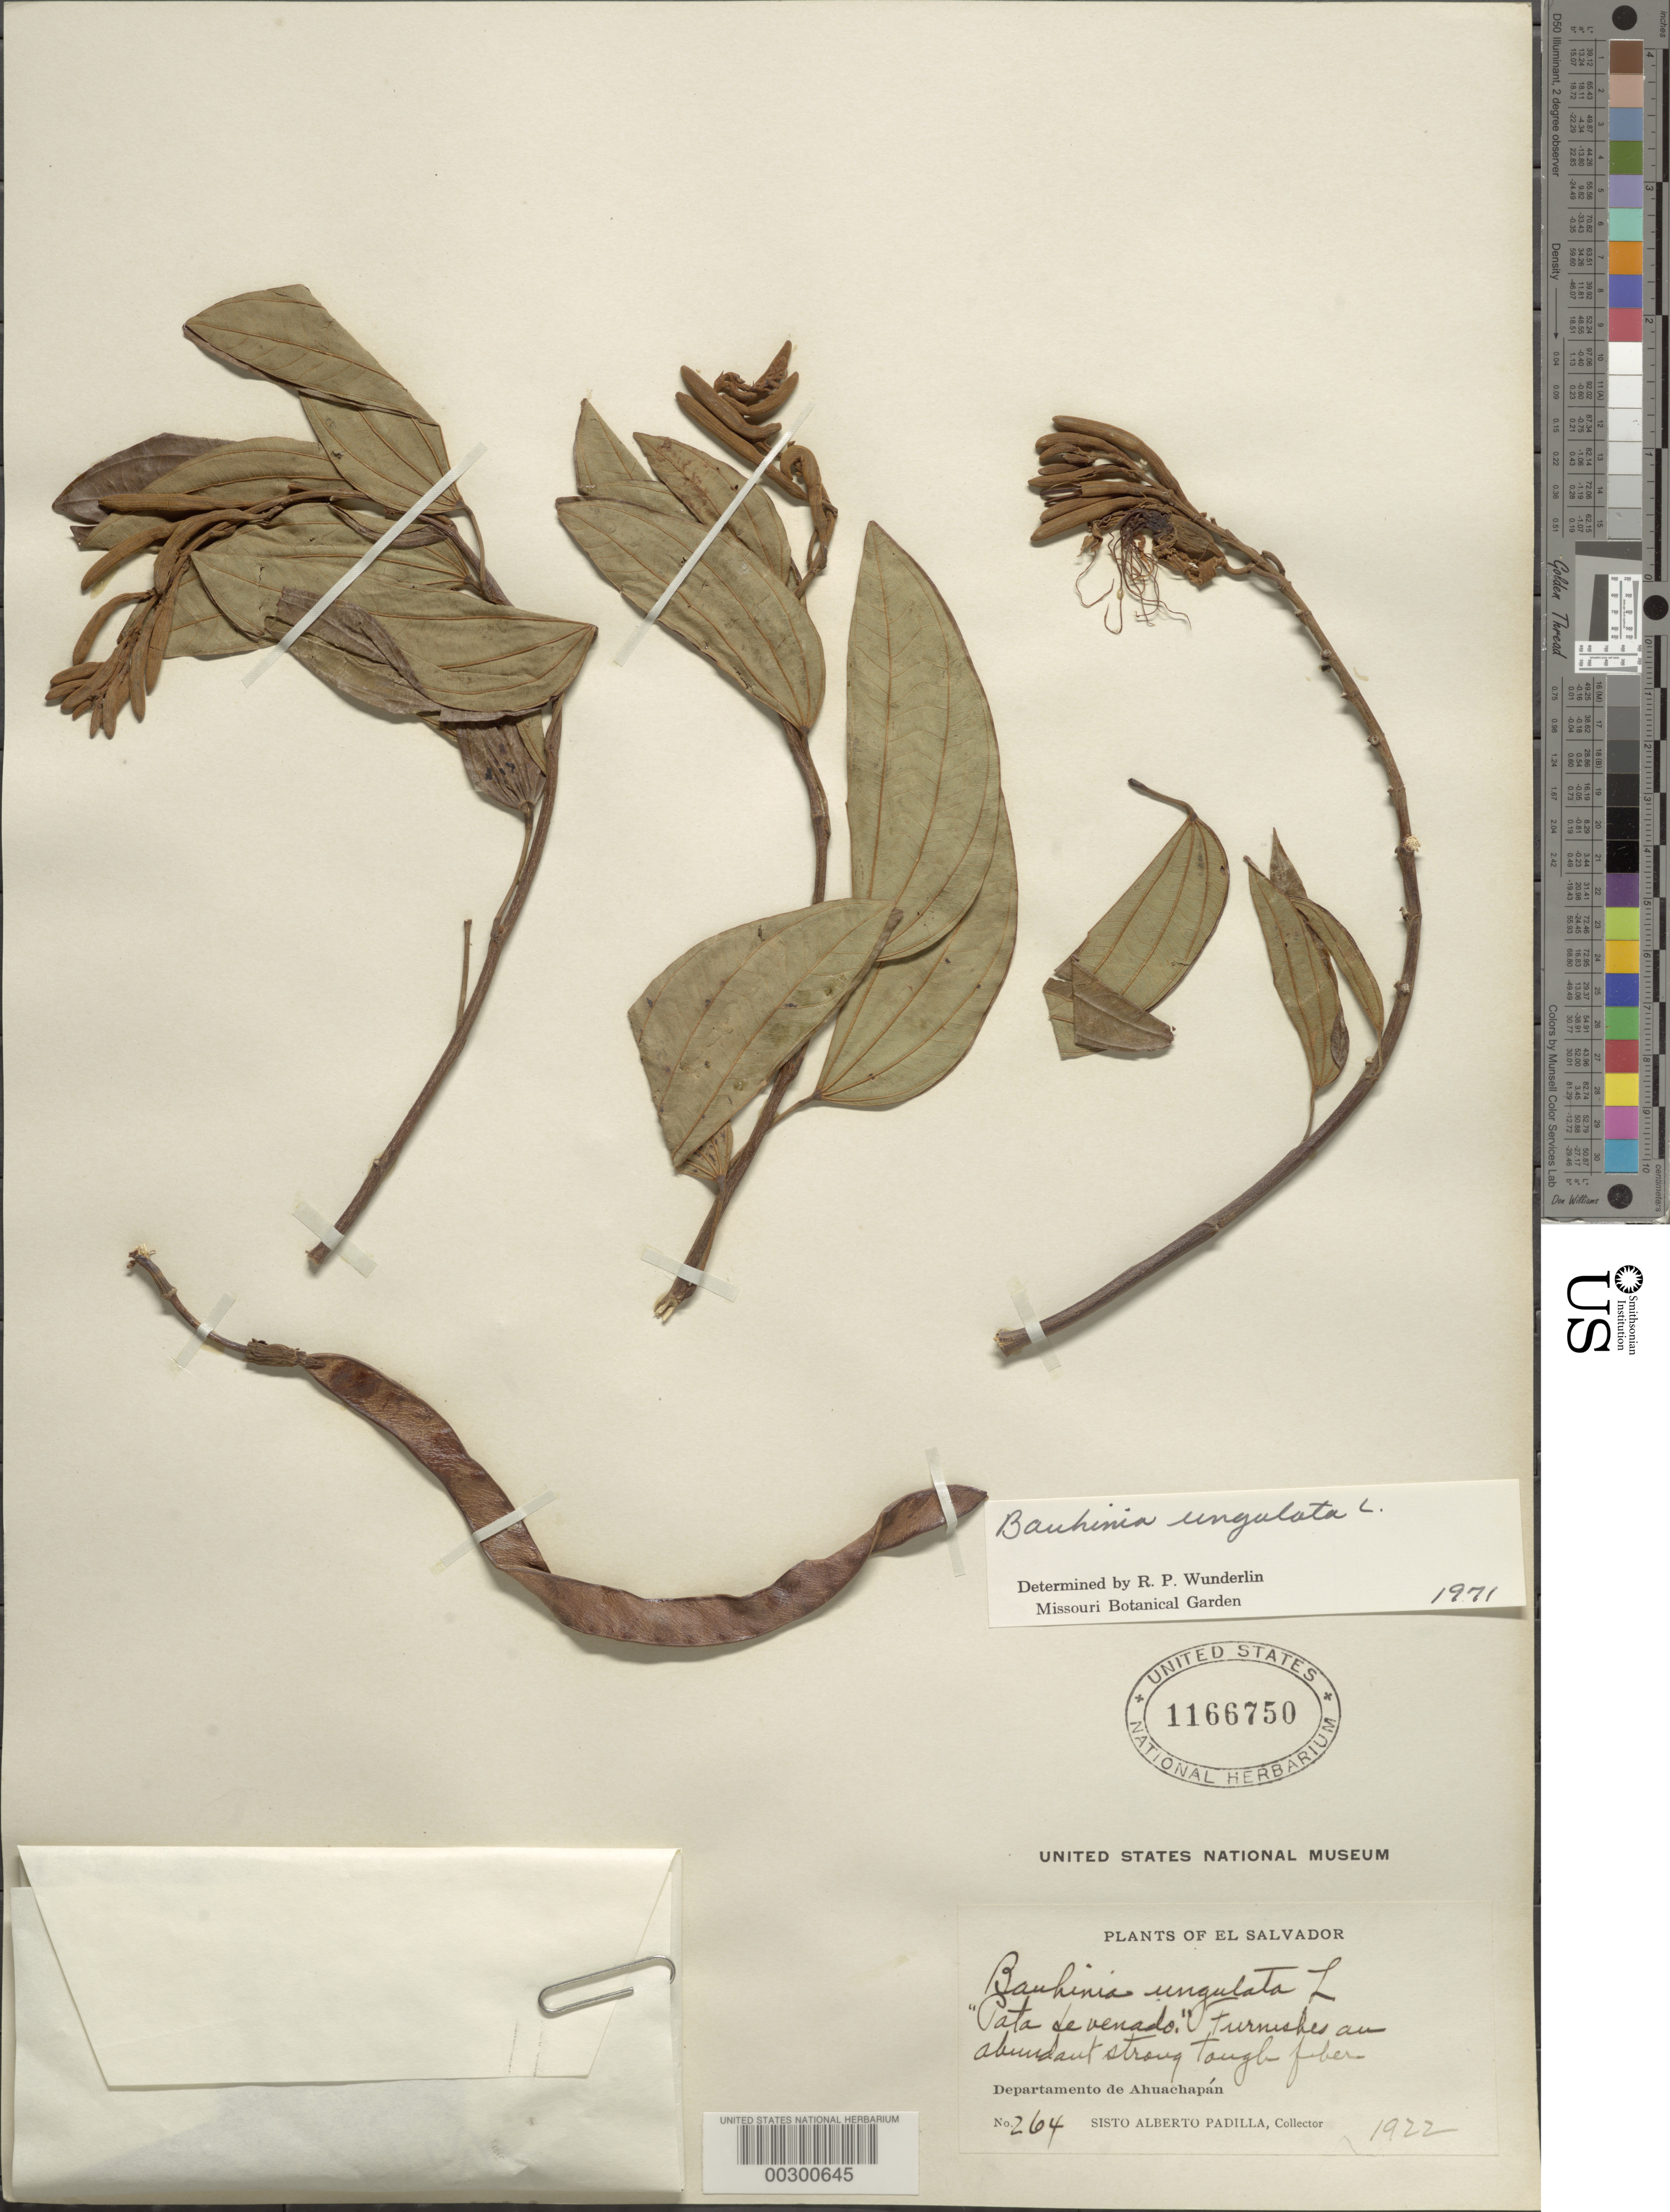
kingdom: Plantae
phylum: Tracheophyta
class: Magnoliopsida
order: Fabales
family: Fabaceae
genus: Bauhinia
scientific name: Bauhinia ungulata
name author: L.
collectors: S. A. Padilla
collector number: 264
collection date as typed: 1922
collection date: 1922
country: El Salvador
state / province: Ahuachapán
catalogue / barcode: US 1166750